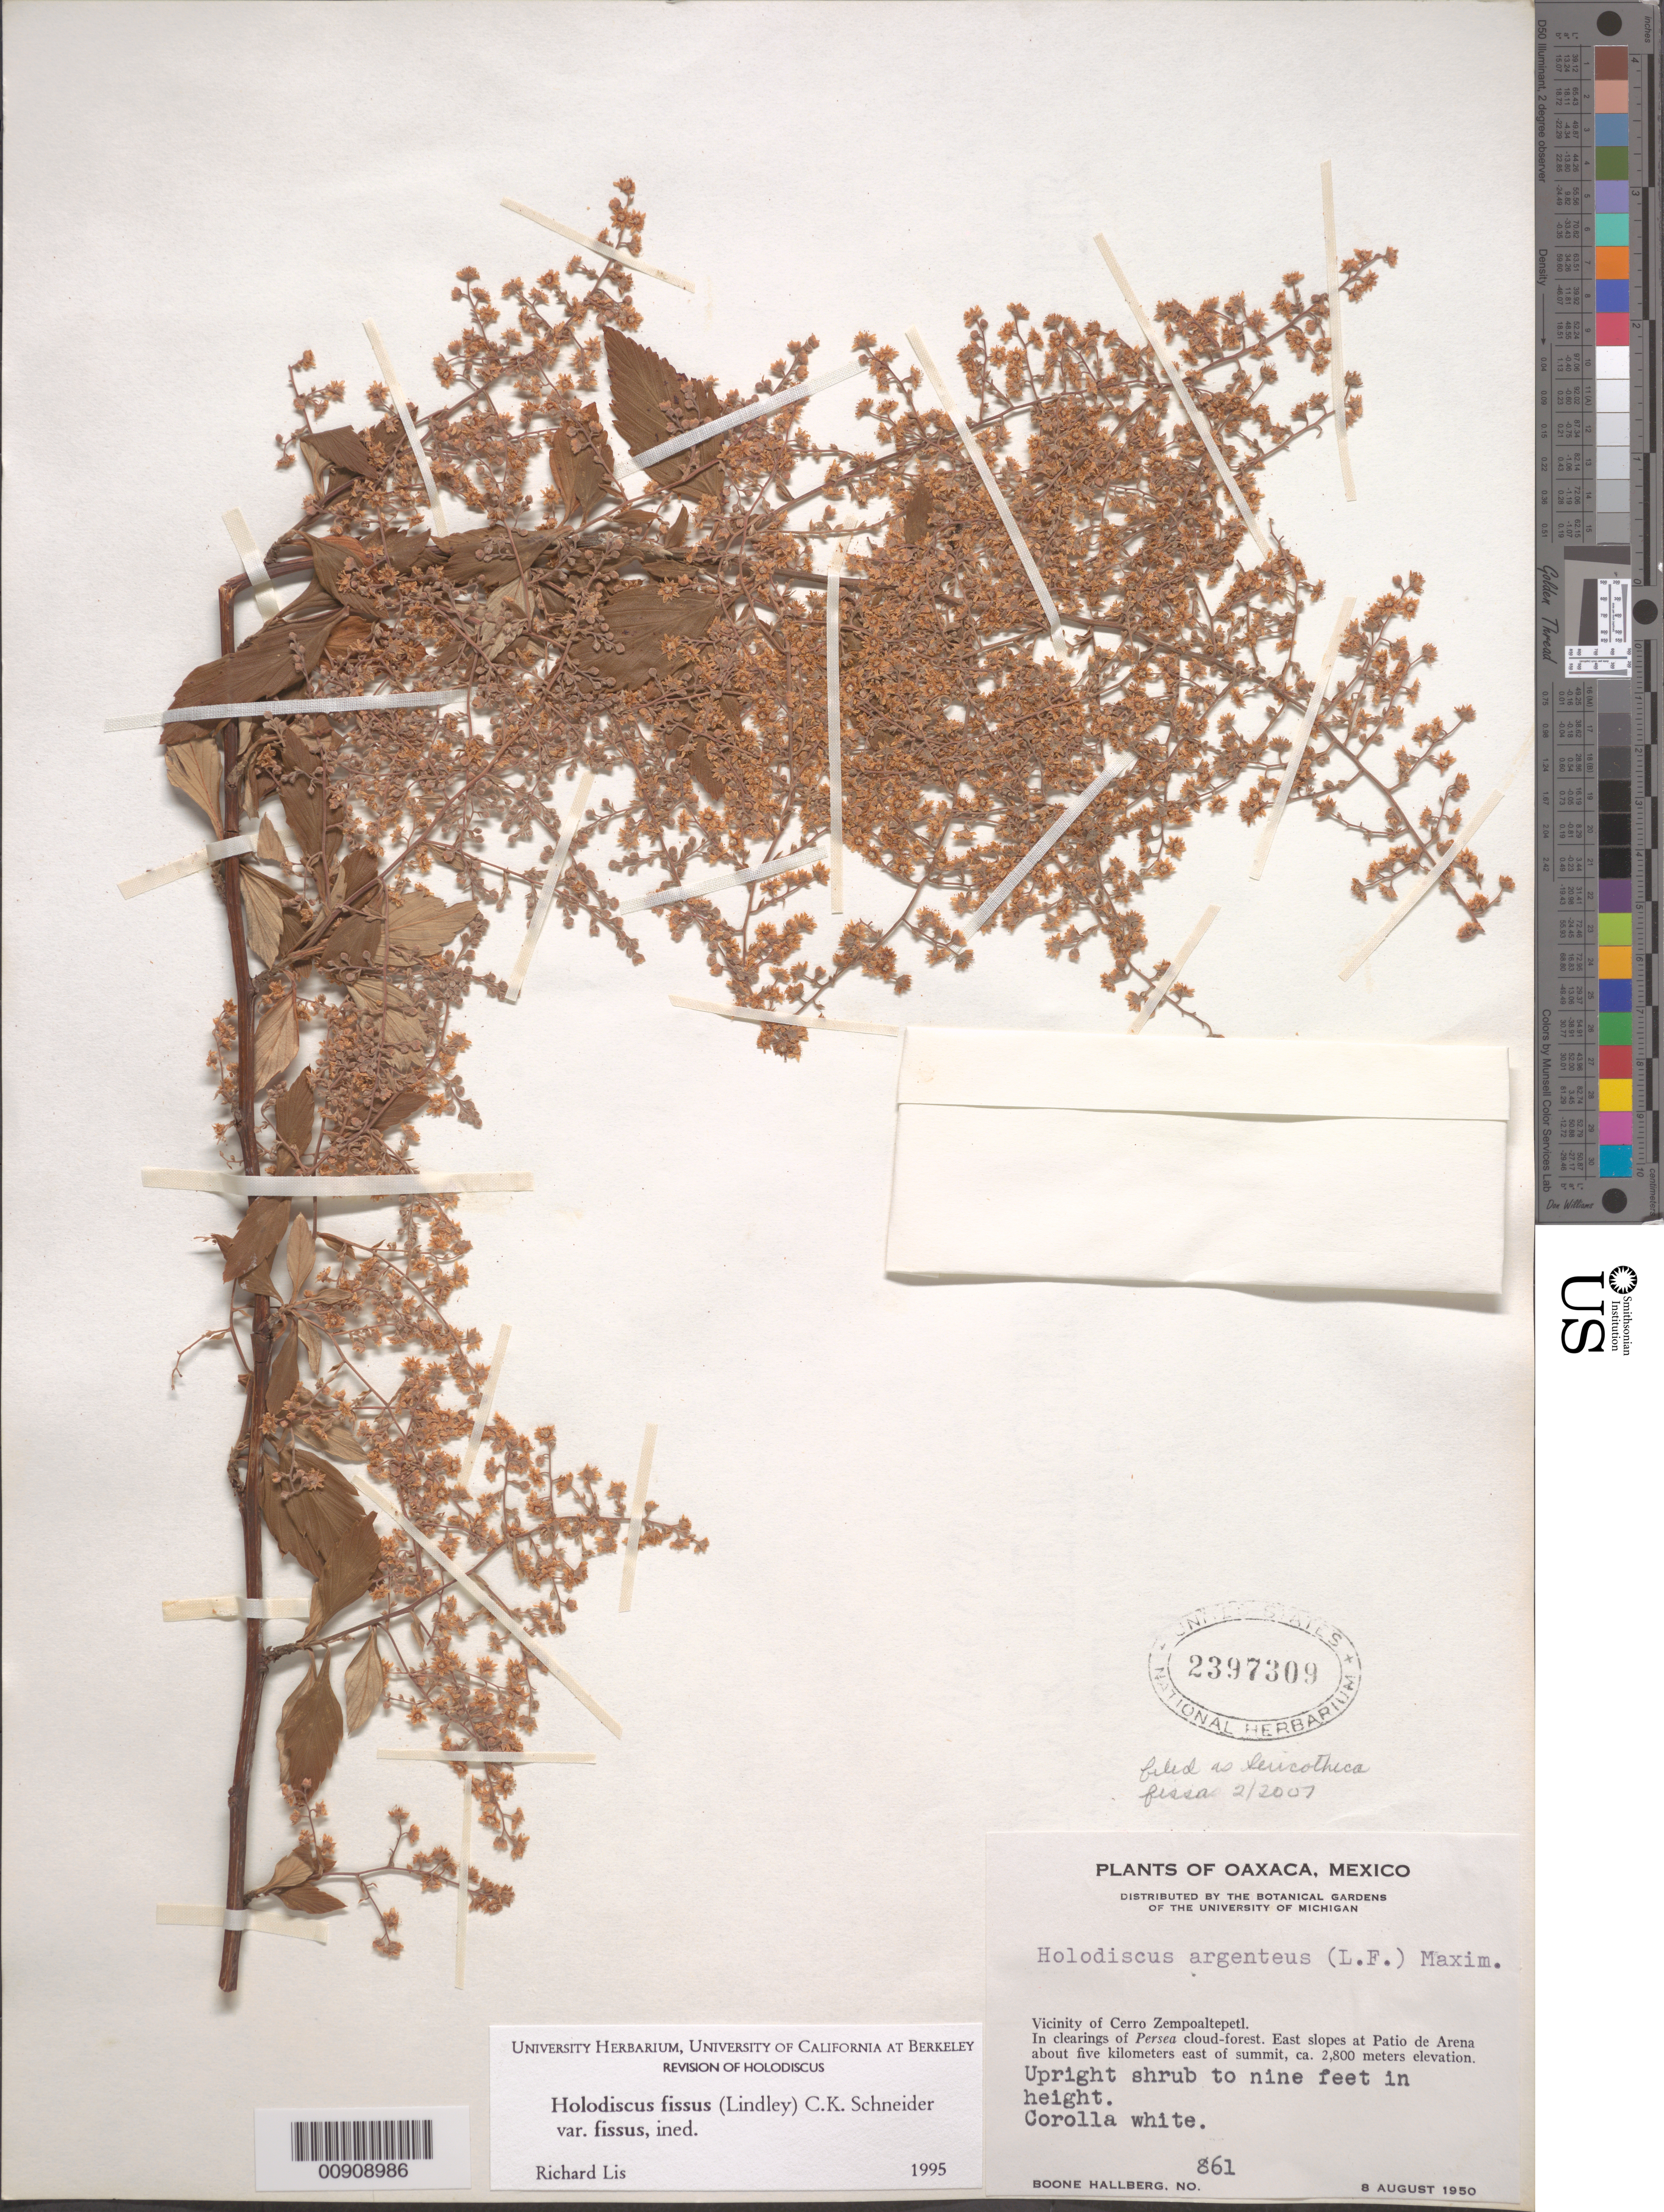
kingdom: Plantae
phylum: Tracheophyta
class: Magnoliopsida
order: Rosales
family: Rosaceae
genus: Holodiscus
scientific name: Holodiscus fissus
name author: (Lindl.) C.K. Schneid.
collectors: B. Hallberg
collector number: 861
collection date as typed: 08 Aug 1950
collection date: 1950-08-08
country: Mexico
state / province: Oaxaca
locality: Vicinity of Cerro Zempoaltepetl. East slopes at Patio de Arena about five kilometers east of summit.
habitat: In clearings of Persea cloud-forest.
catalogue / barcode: US 2397309